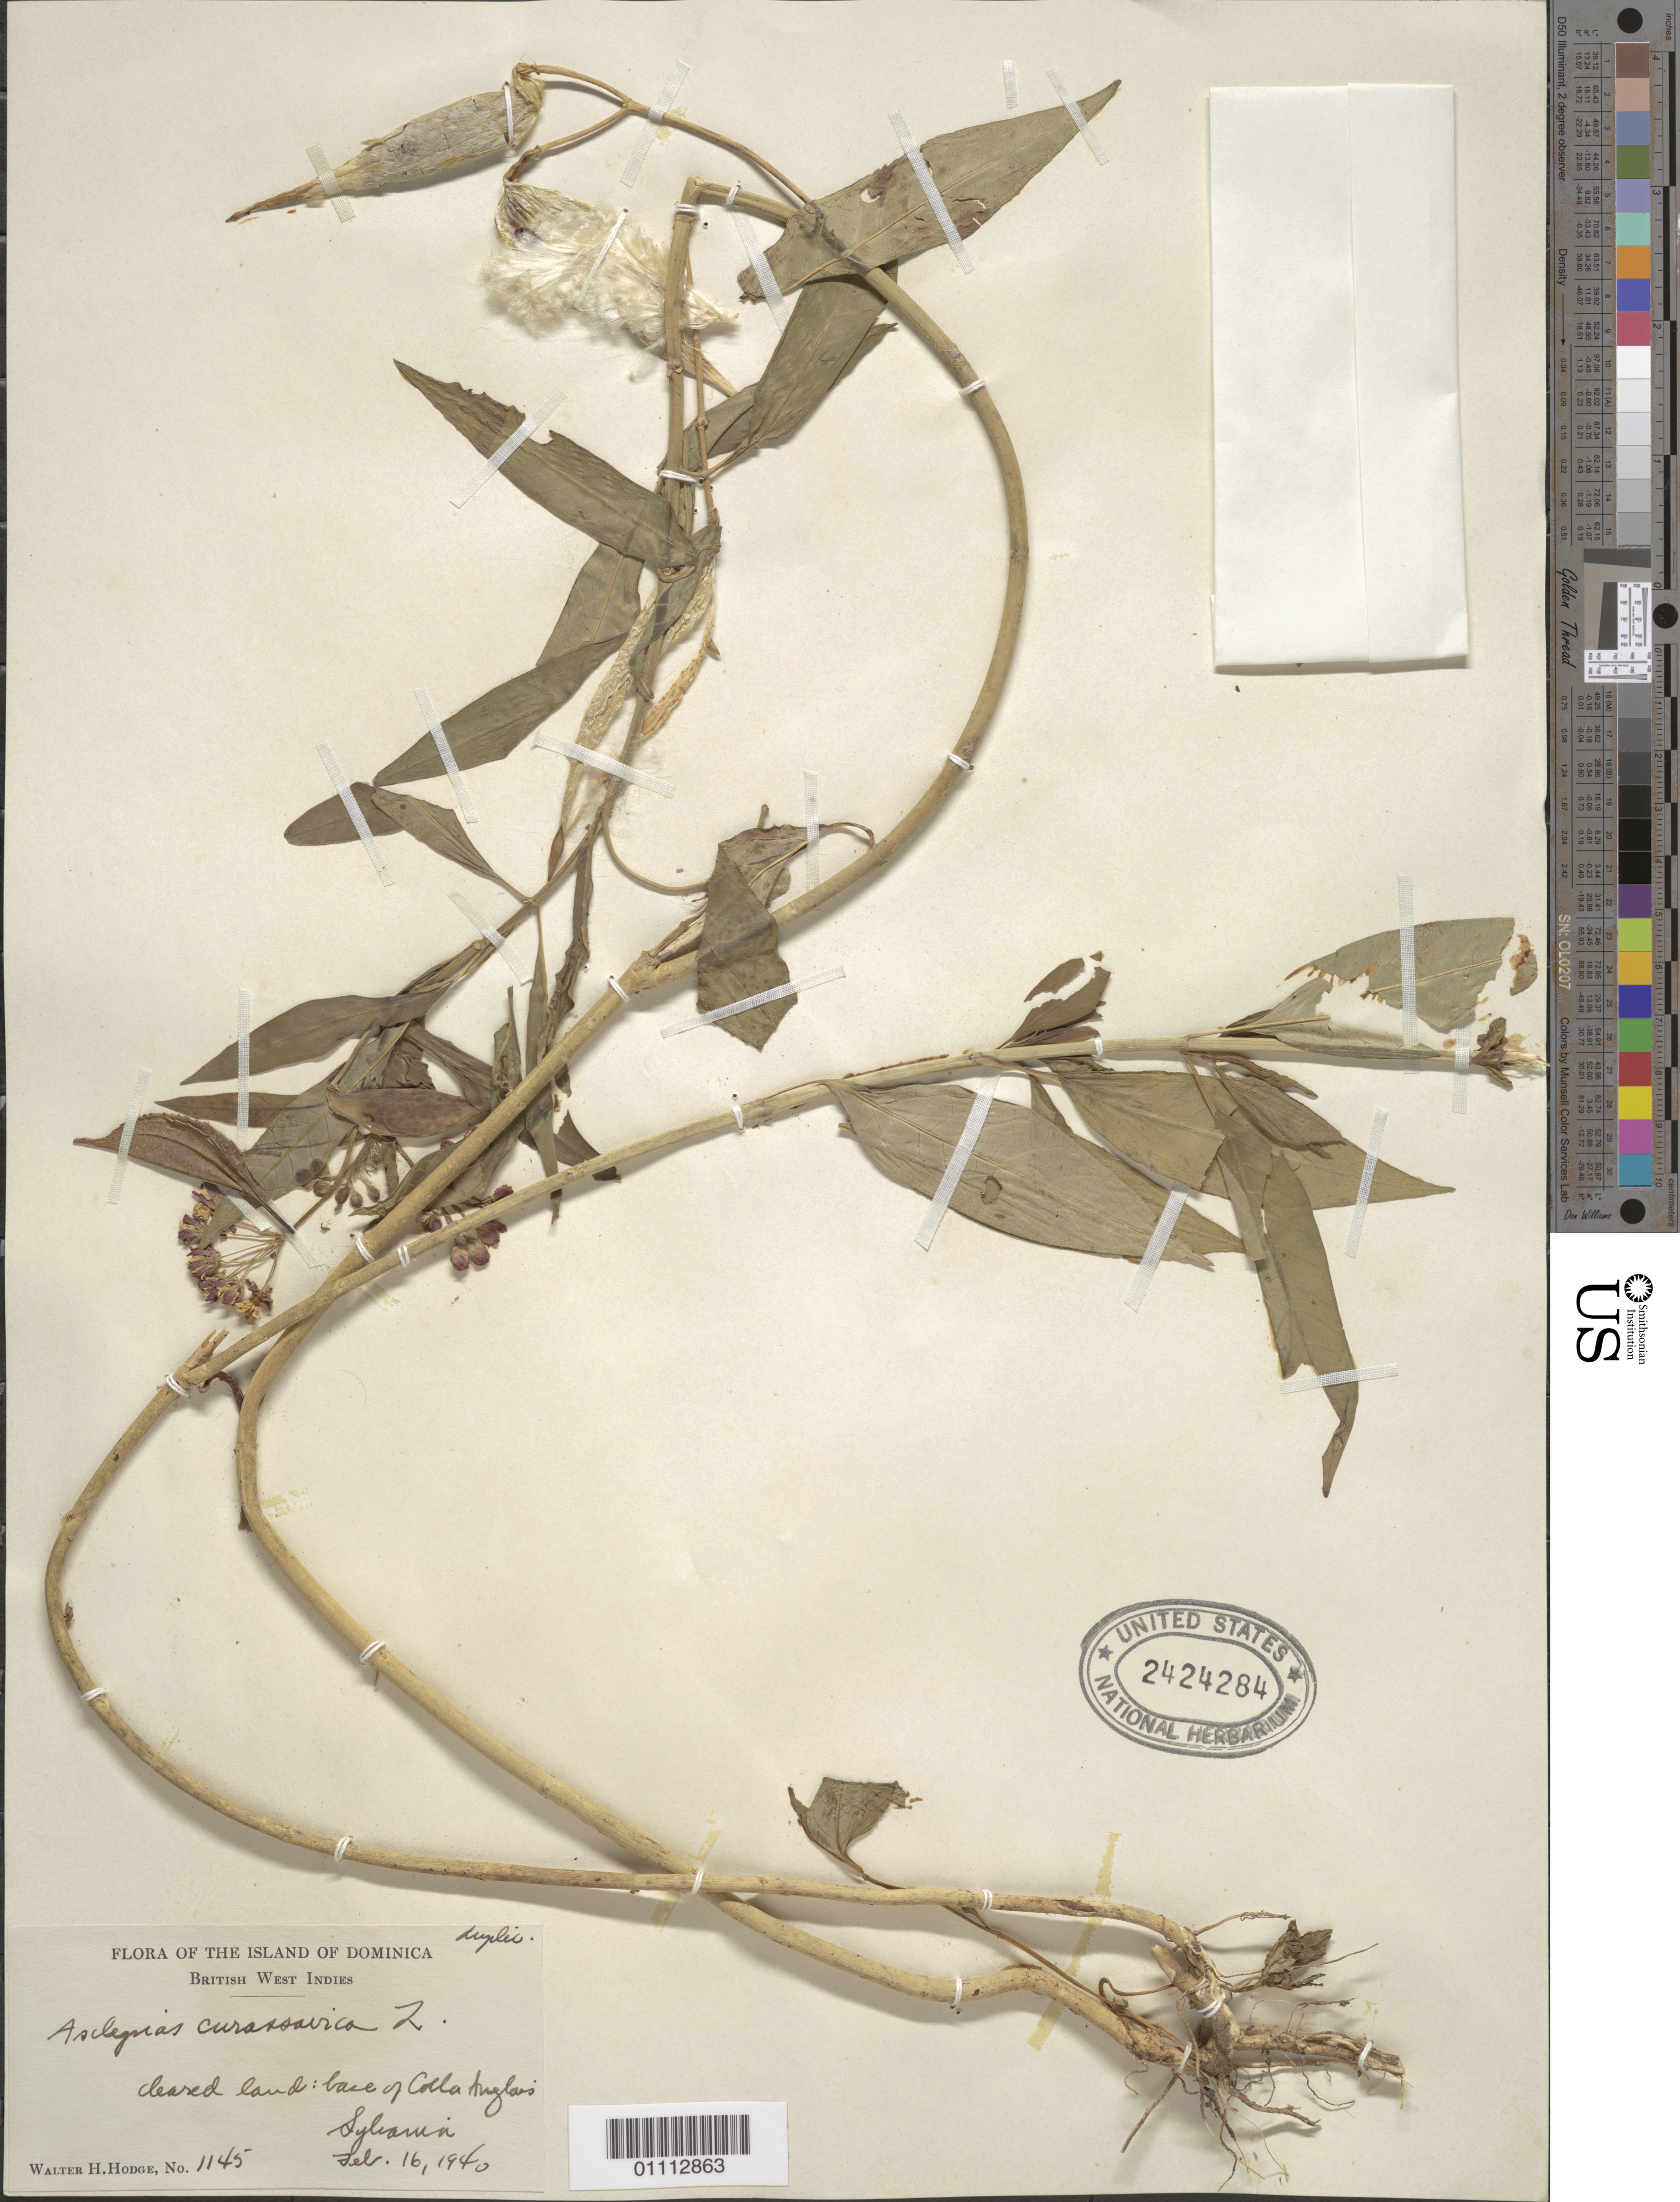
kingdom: Plantae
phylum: Tracheophyta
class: Magnoliopsida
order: Gentianales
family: Apocynaceae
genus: Asclepias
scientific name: Asclepias curassavica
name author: L.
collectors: W. Hodge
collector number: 1145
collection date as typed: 16 Feb 1940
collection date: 1940-02-16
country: Dominica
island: Dominica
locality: Sylvania. Cleared land: base of Colla Anglais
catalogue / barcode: US 2424284